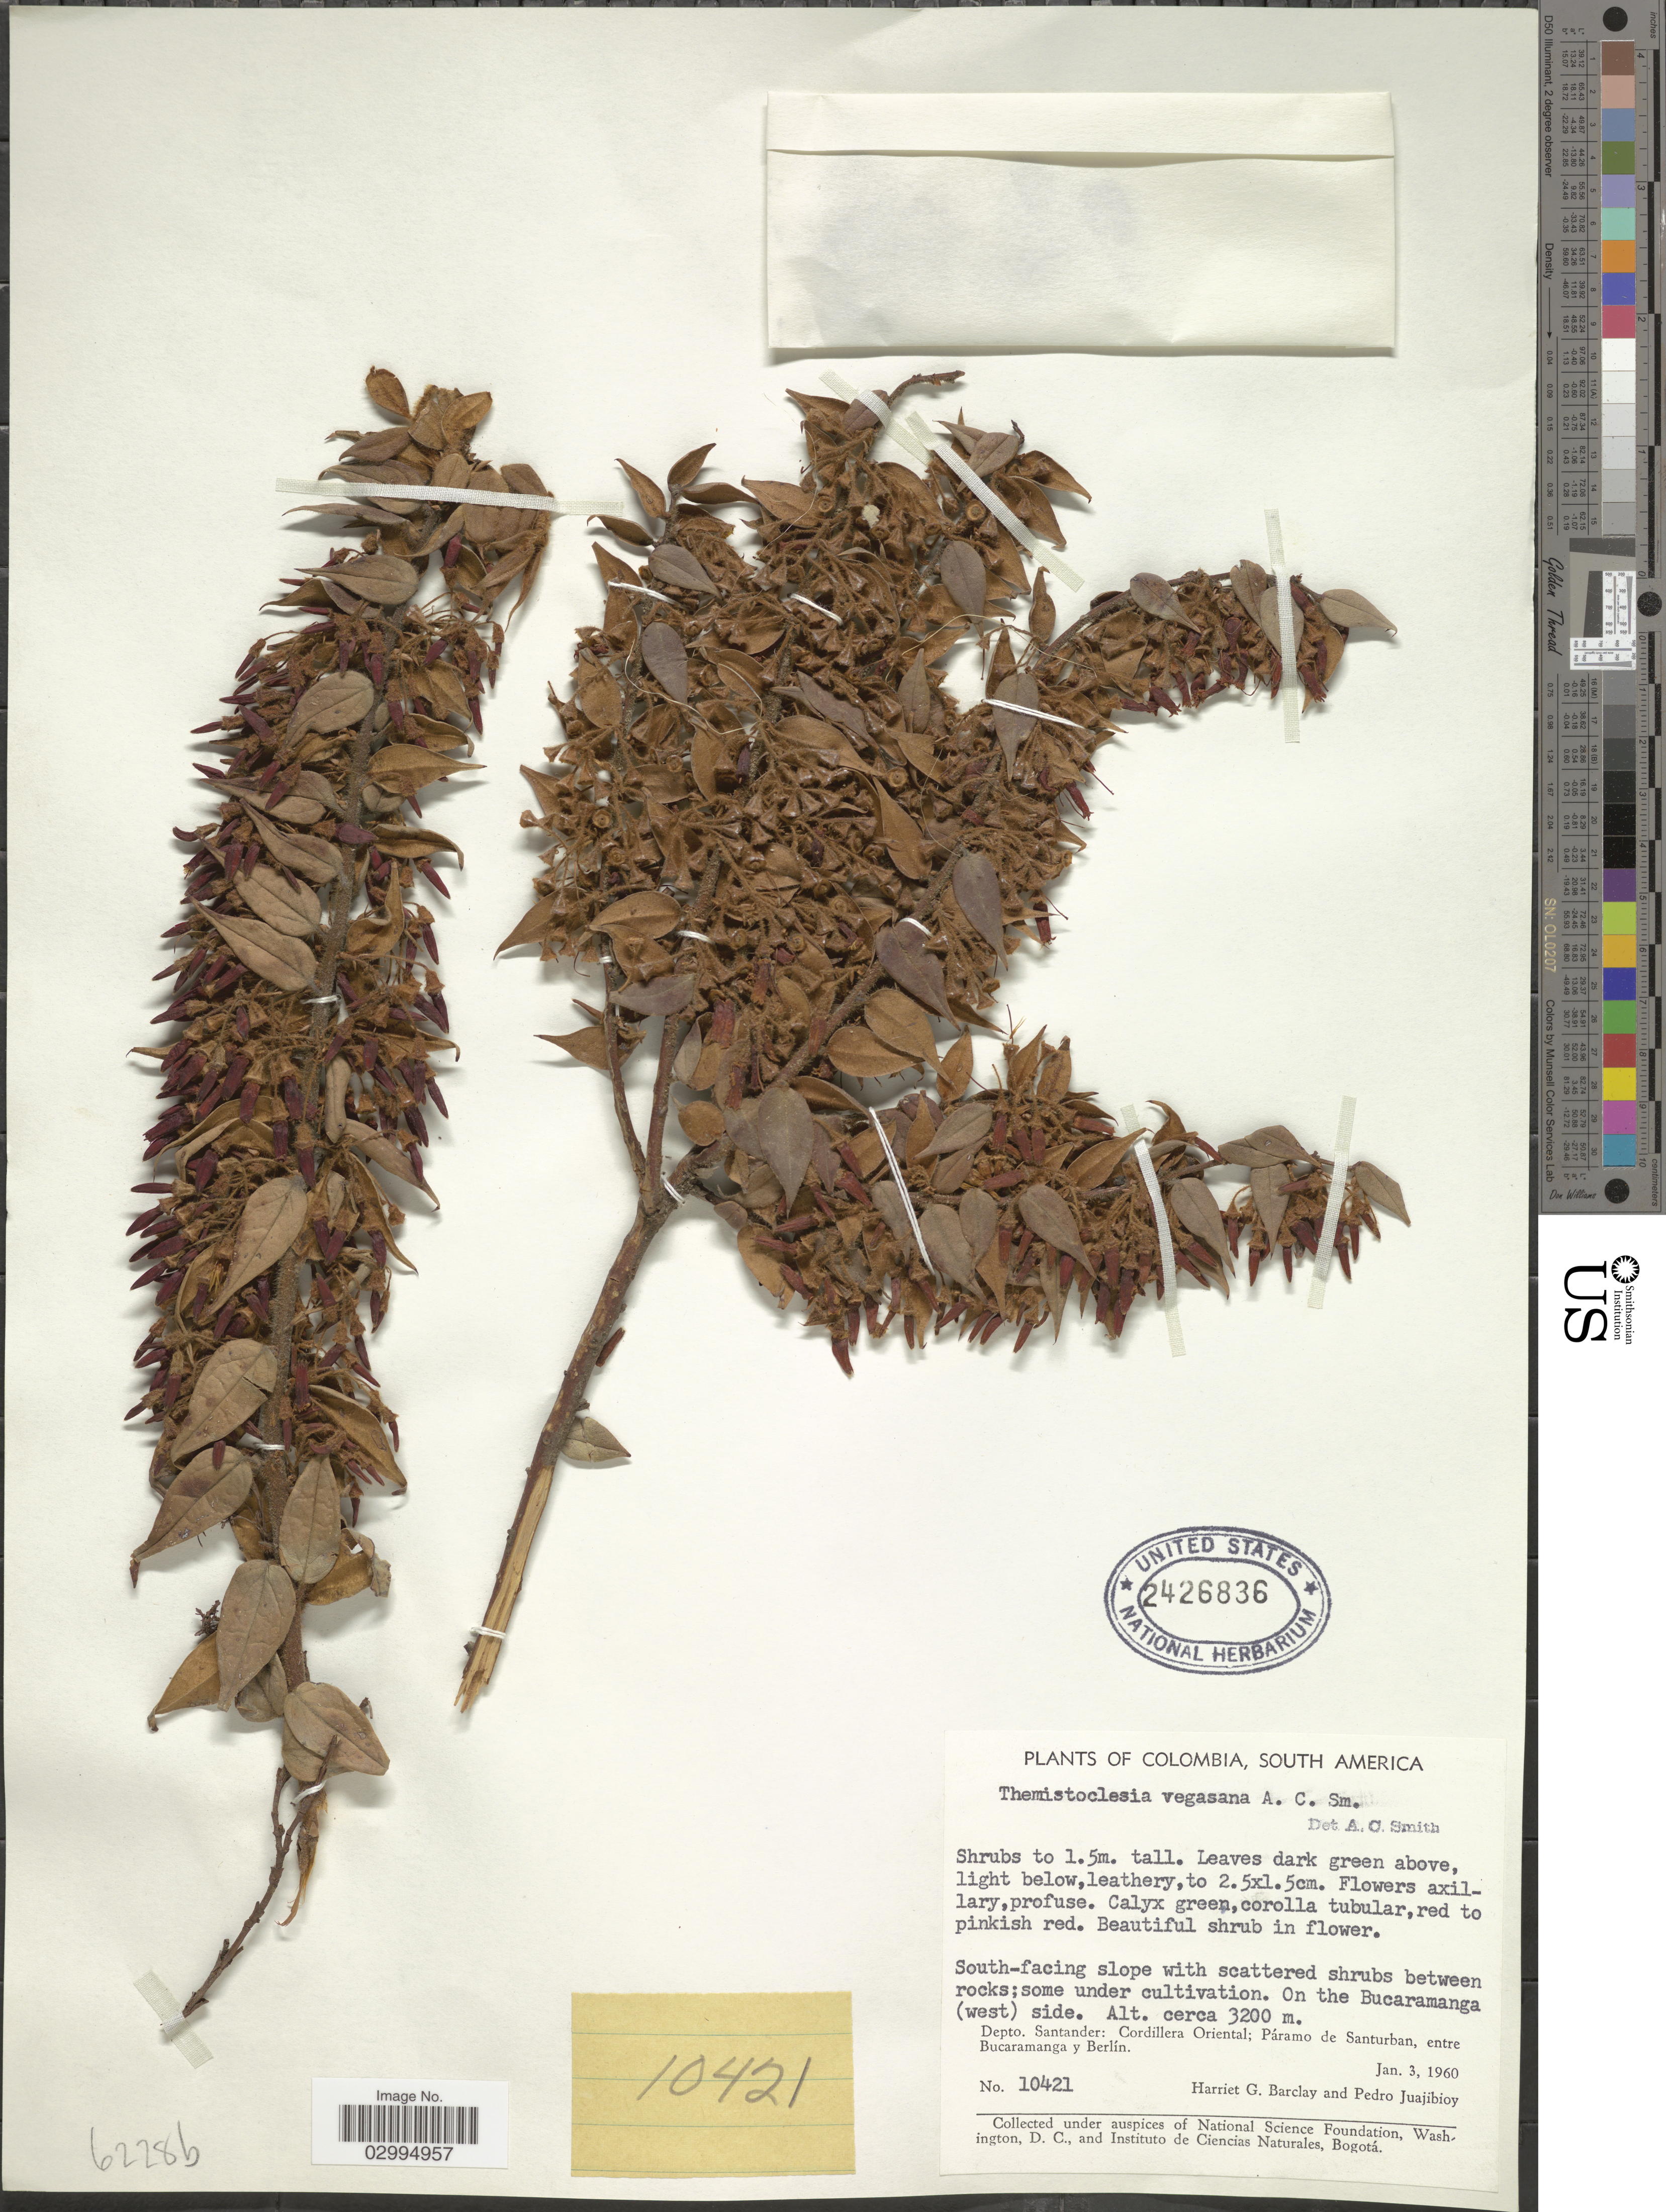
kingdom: Plantae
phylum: Tracheophyta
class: Magnoliopsida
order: Ericales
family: Ericaceae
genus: Themistoclesia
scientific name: Themistoclesia vegasana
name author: A.C. Sm.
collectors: H. G. Barclay & P. Juajibioy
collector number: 10421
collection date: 1960-01-03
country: Colombia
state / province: Santander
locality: South-facing slope with scattered shrubs between rocks; some under cultivation. On the Bucaramanga (west) side. Depto. Santander: Cordillera Oriental; Páramo de Santurban, entre Bucaramanga y Berlín.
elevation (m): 3200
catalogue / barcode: US 2426836